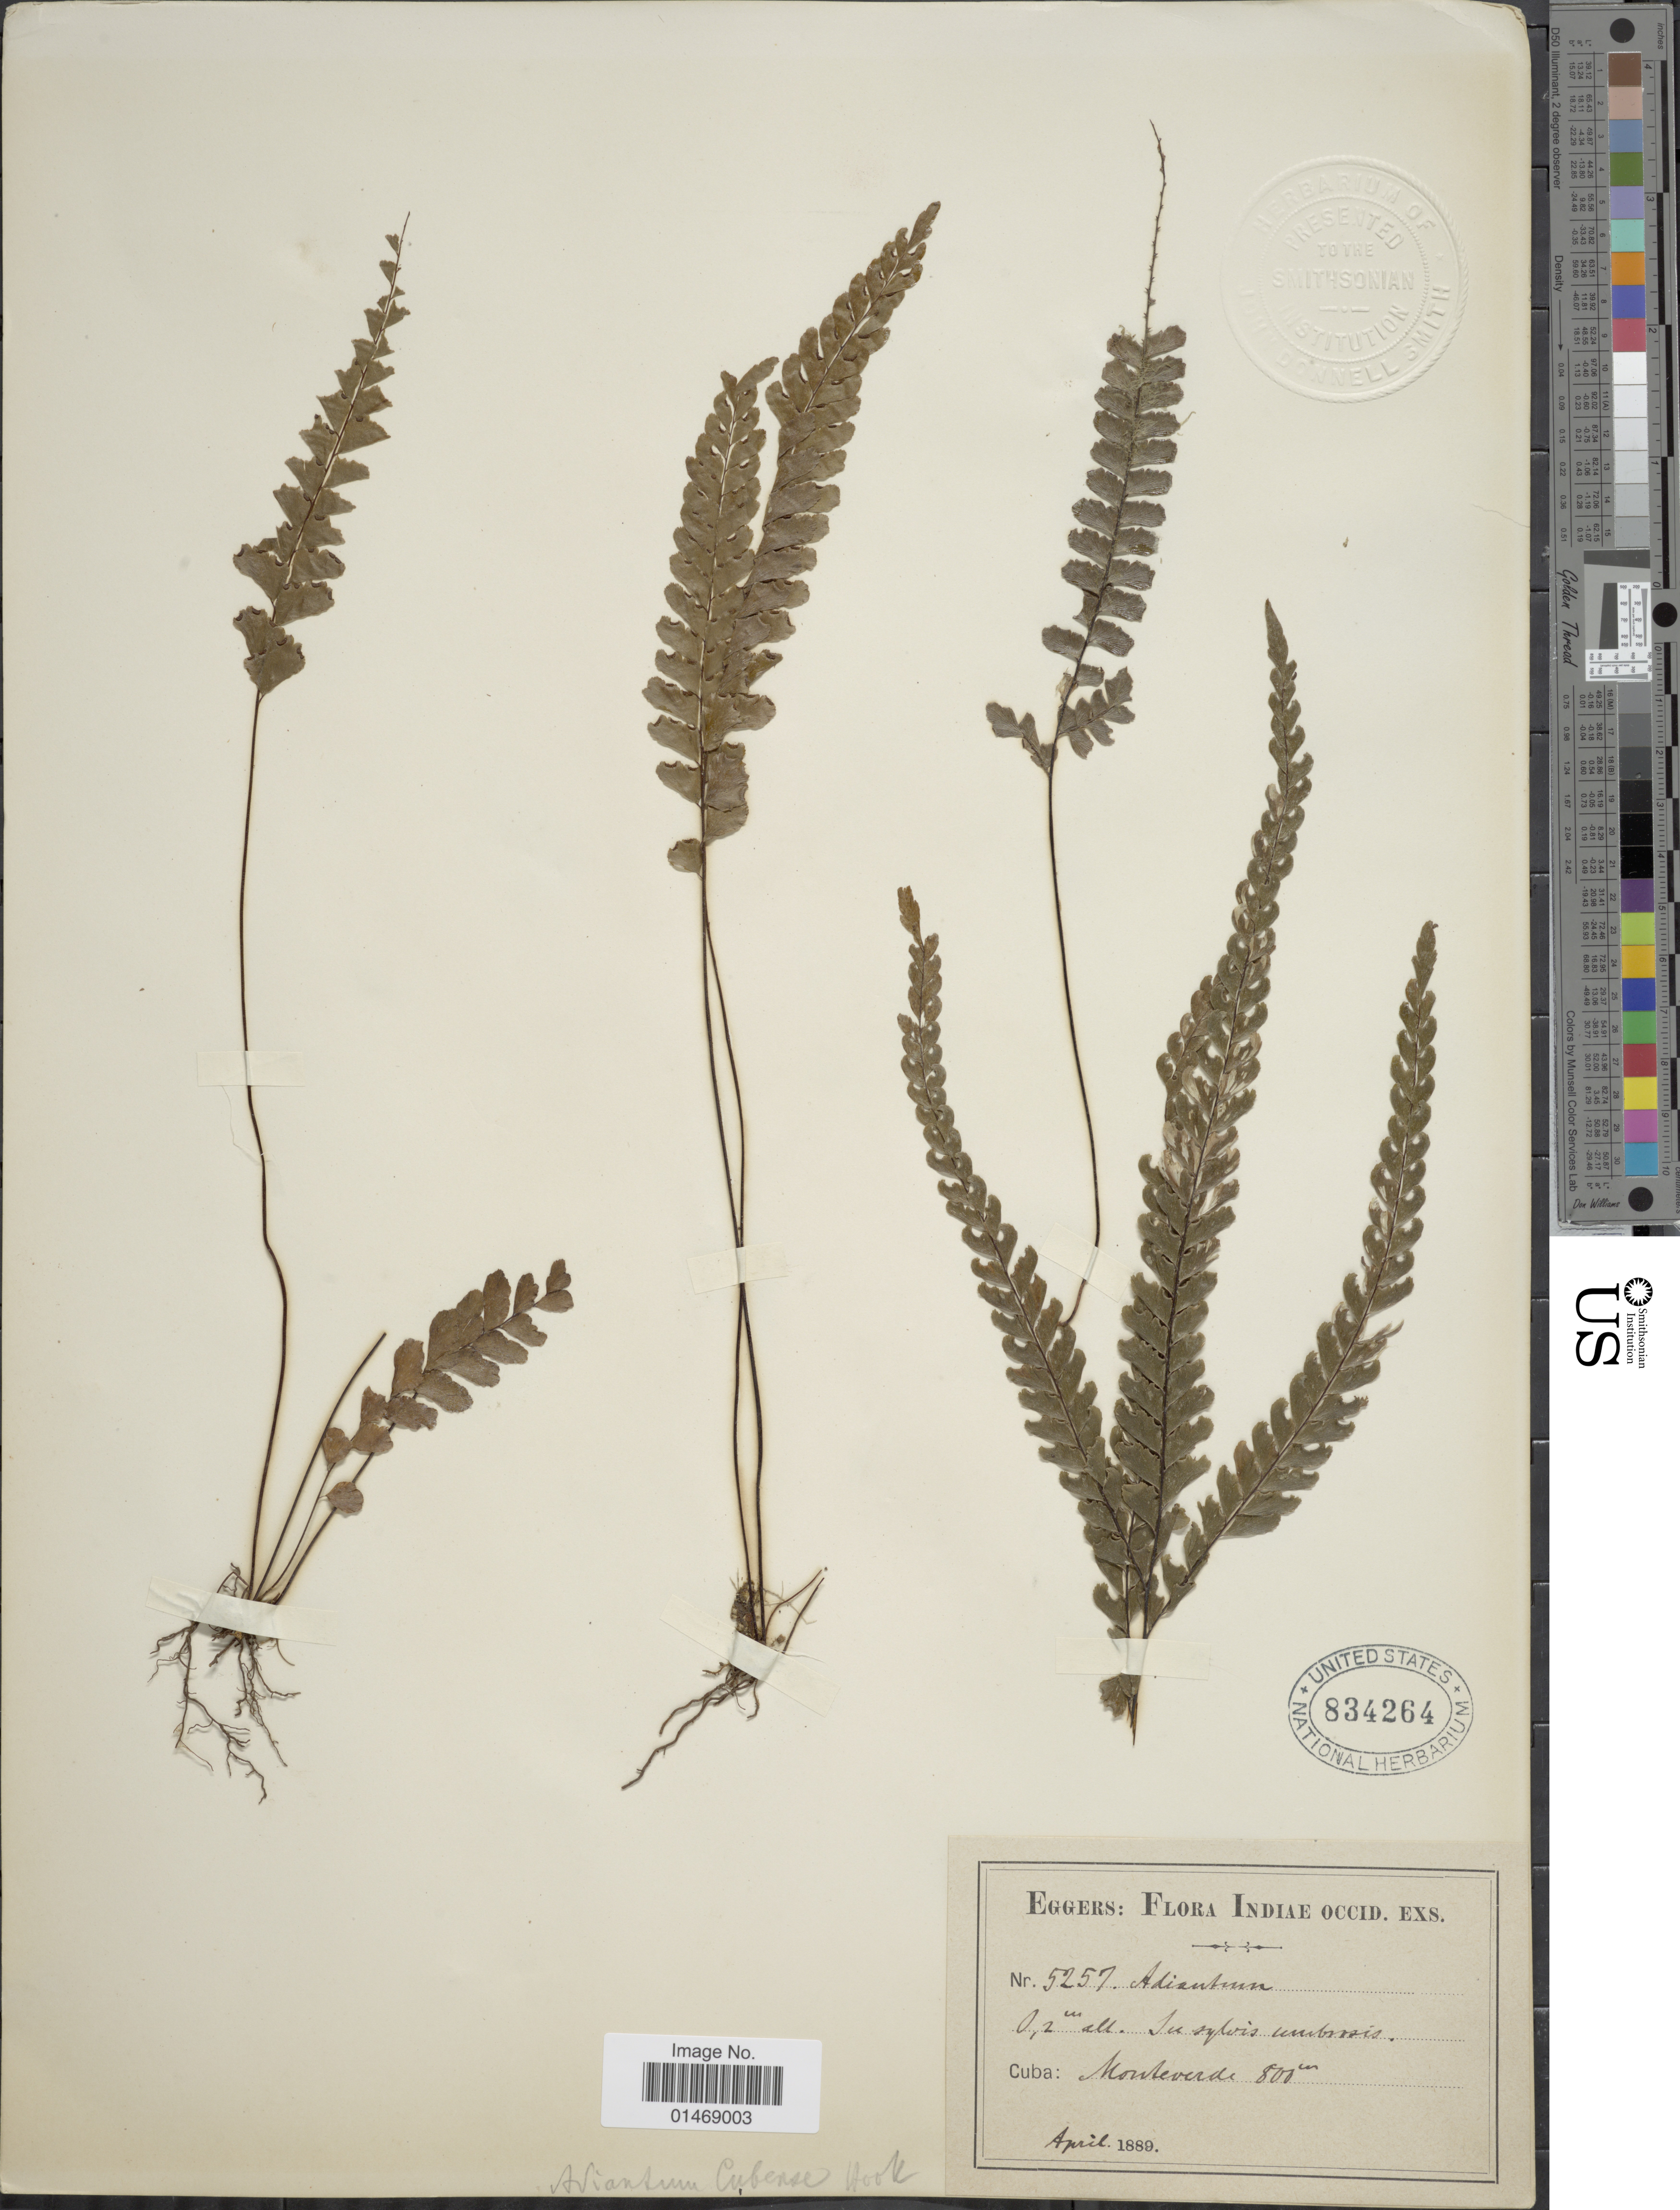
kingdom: Plantae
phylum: Tracheophyta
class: Polypodiopsida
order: Polypodiales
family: Pteridaceae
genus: Adiantum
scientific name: Adiantum melanoleucum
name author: Willd.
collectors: -. Eggers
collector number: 5257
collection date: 1889-04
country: Cuba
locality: Indiae Occide, Monteverde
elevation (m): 800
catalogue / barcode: US 834264